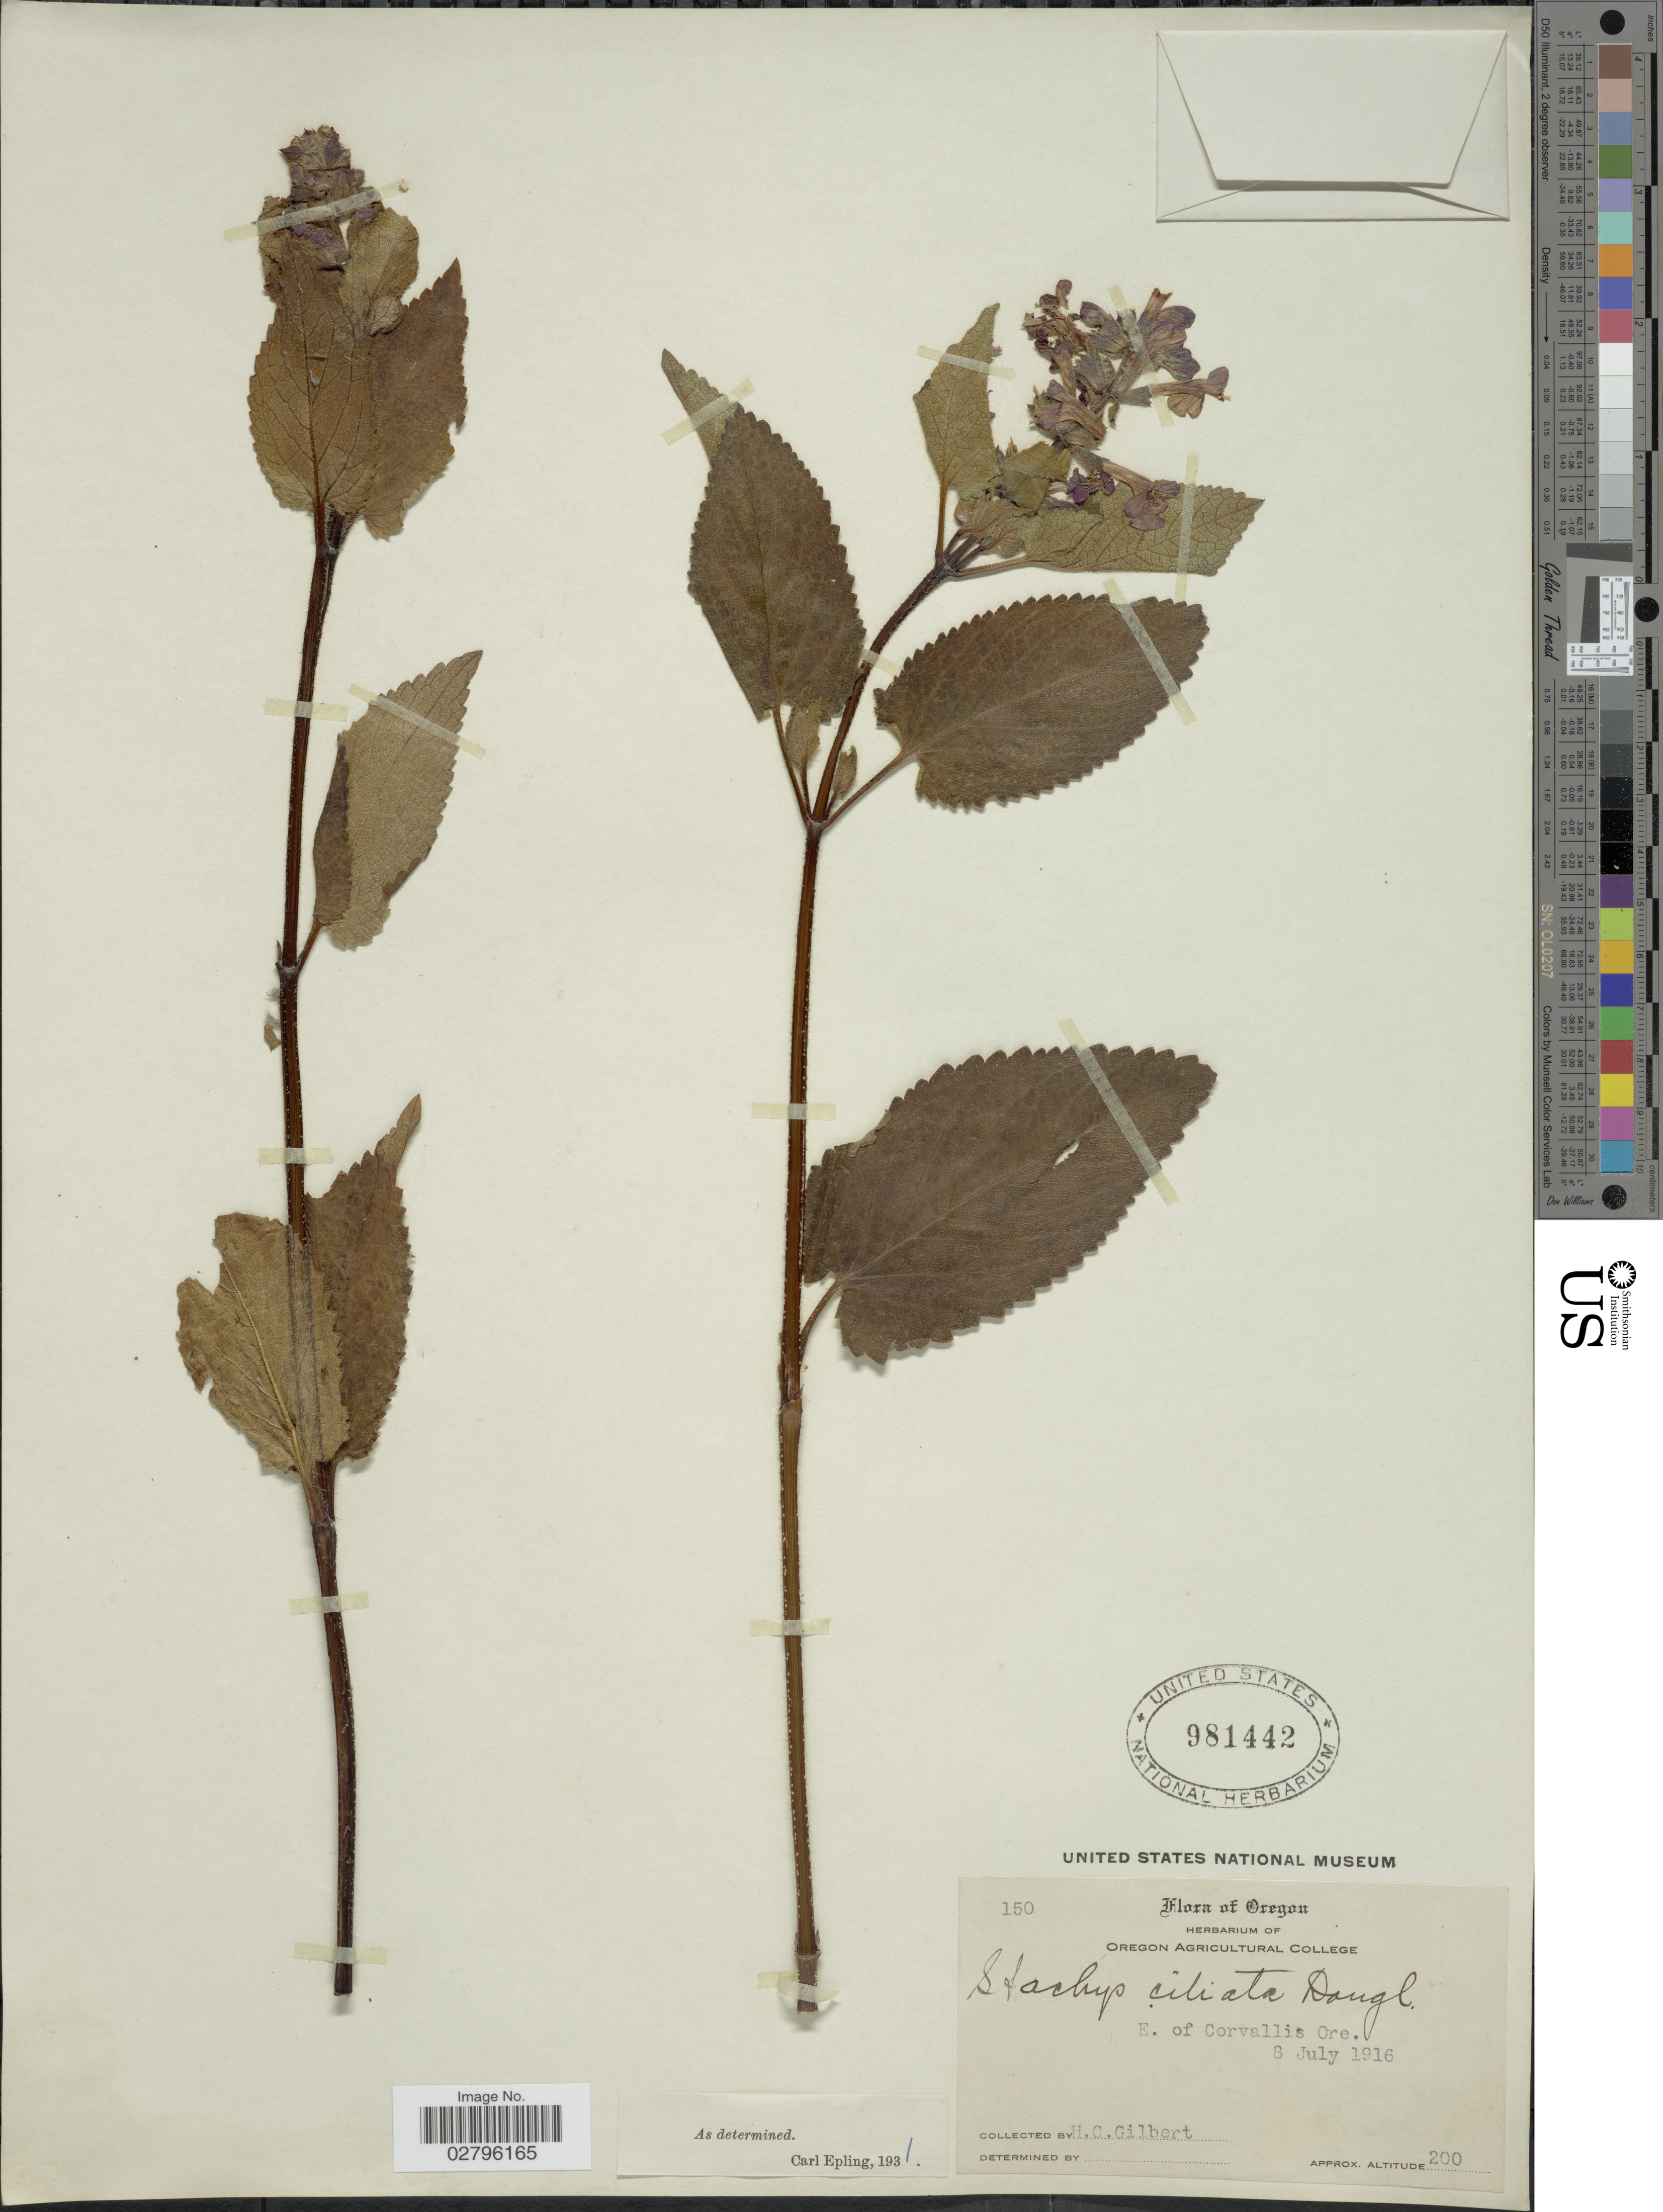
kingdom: Plantae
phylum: Tracheophyta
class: Magnoliopsida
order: Lamiales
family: Lamiaceae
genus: Stachys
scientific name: Stachys ciliata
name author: Douglas ex Benth.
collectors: H. Gilbert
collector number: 150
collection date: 1916-07-08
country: United States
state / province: Oregon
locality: E. of Corvallis Ore.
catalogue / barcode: US 981442